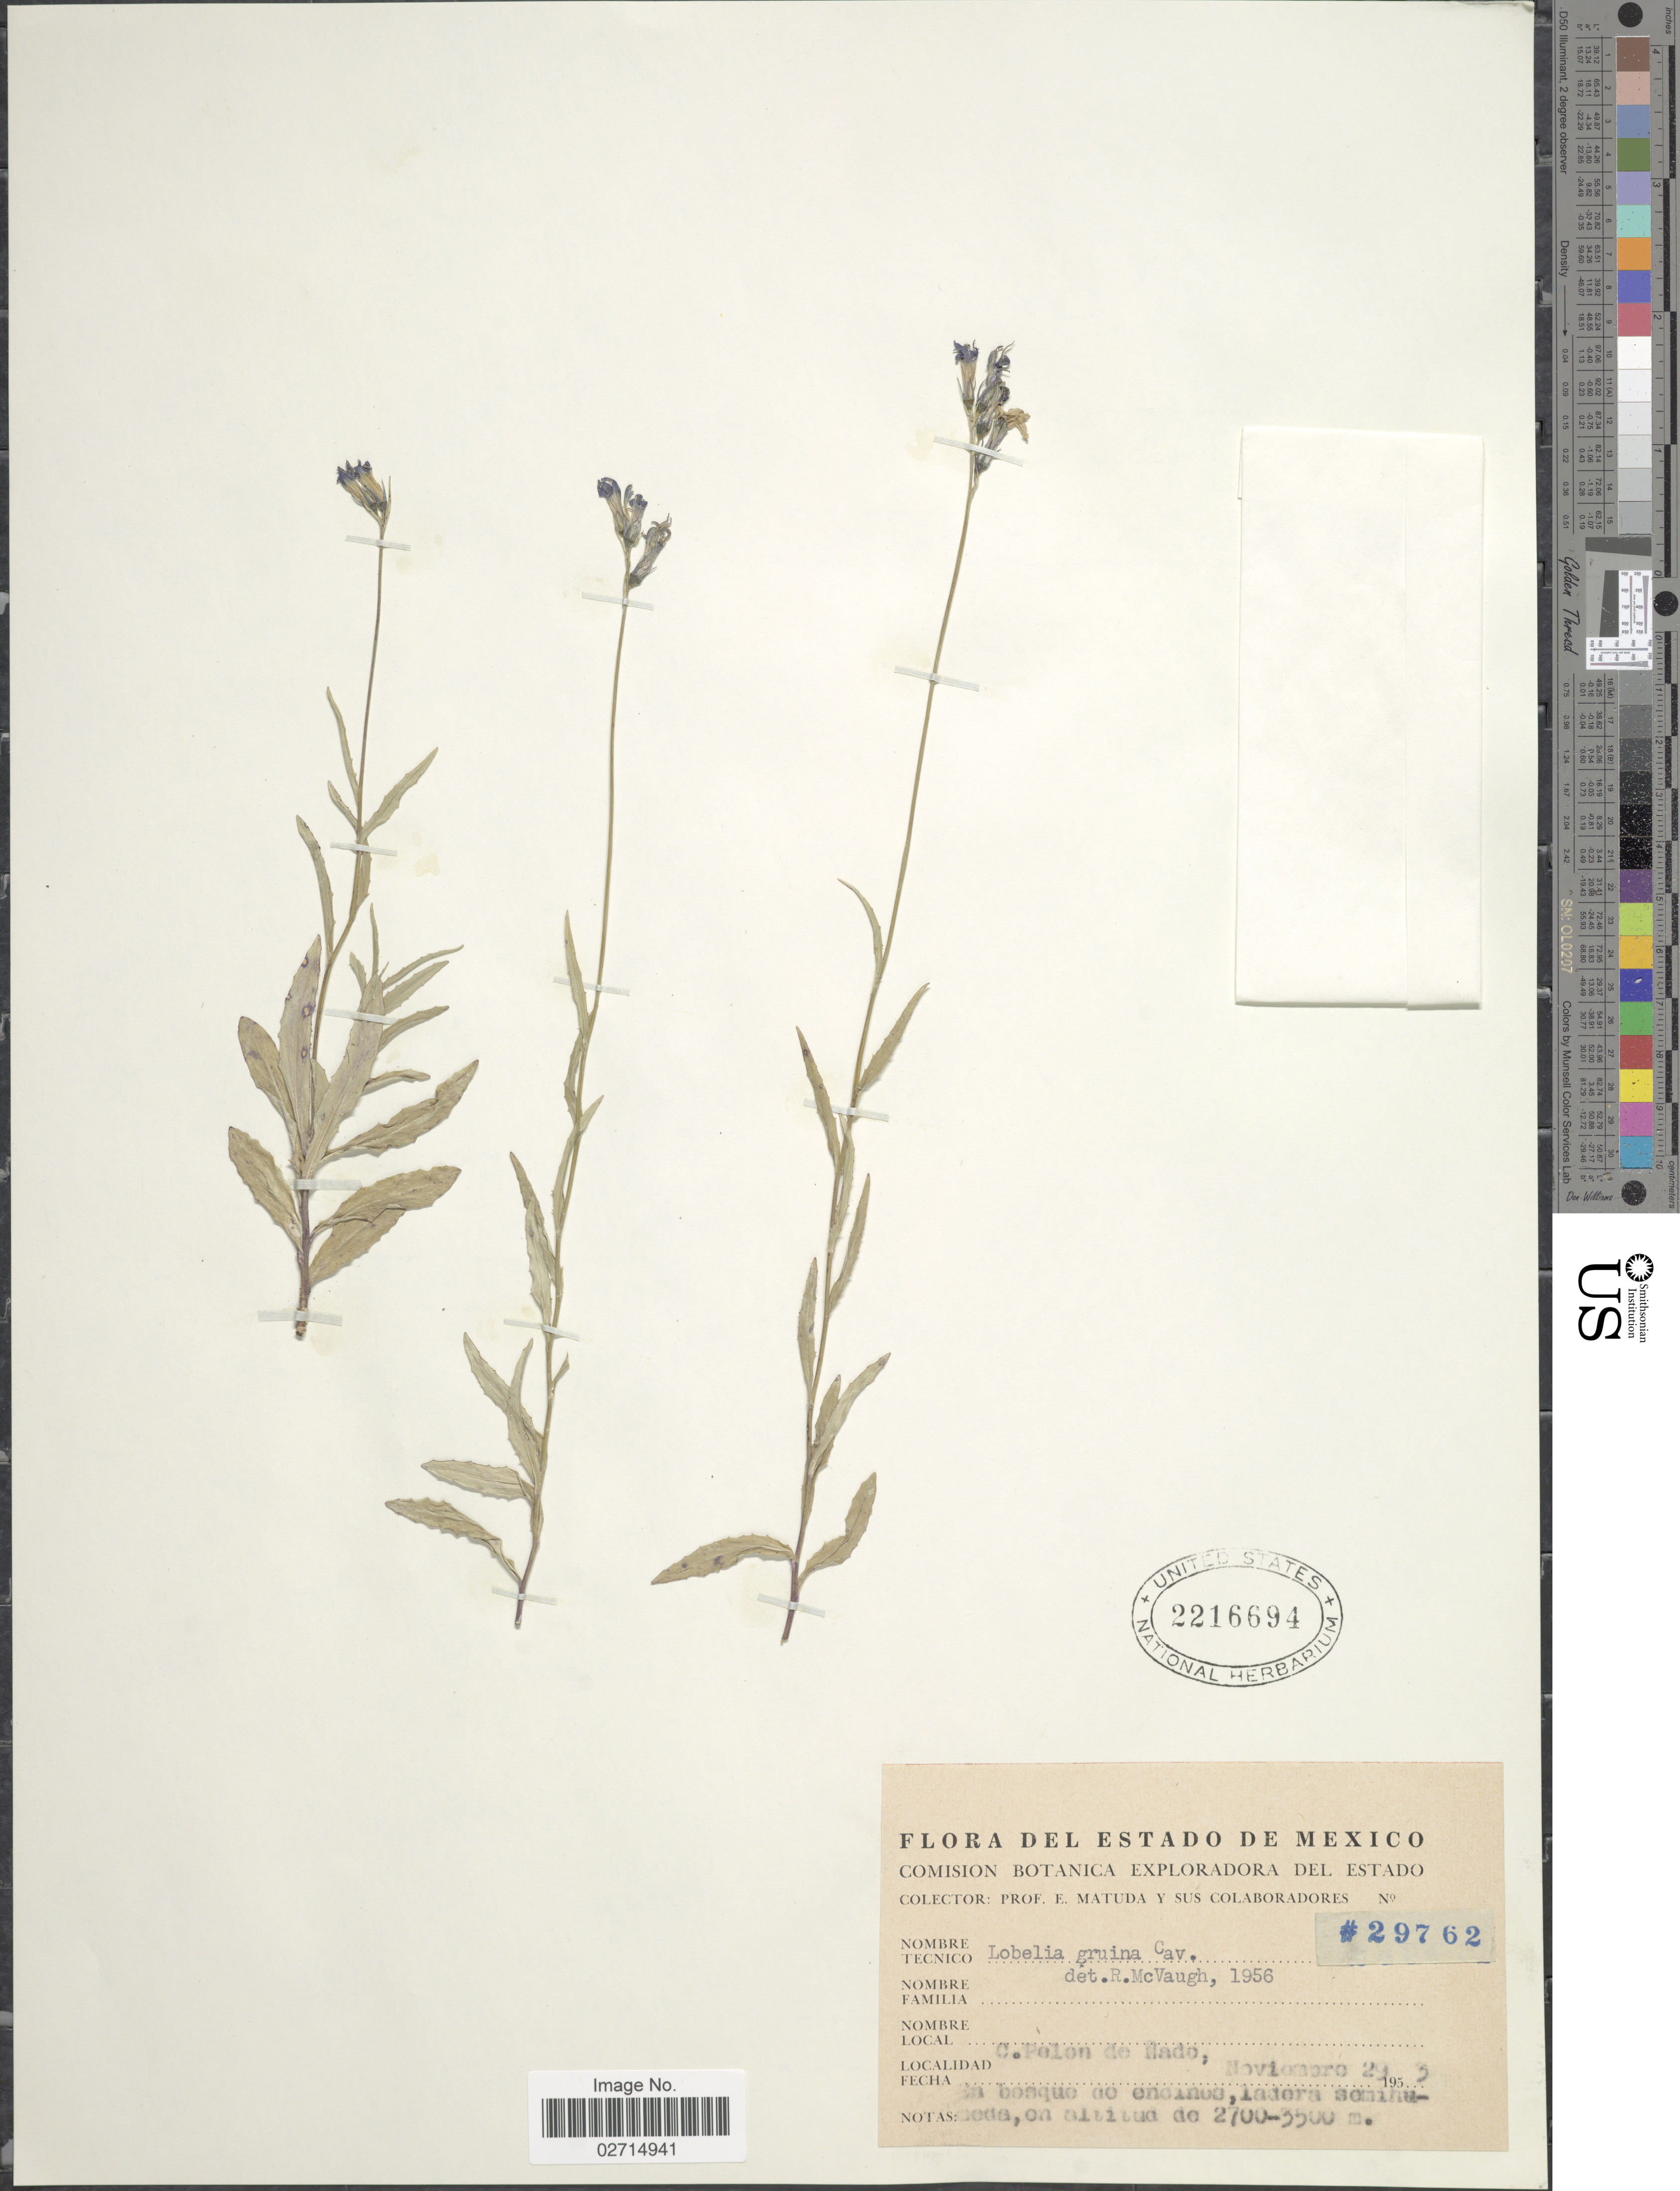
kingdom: Plantae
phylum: Tracheophyta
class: Magnoliopsida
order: Asterales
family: Campanulaceae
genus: Lobelia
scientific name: Lobelia gruina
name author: Cav.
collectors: E. Matuda & Sus Colaboradores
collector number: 29762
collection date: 1953-11-29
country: Mexico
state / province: México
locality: Del Estado de Mexico, C. Pelen de llado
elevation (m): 2700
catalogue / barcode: US 2216694